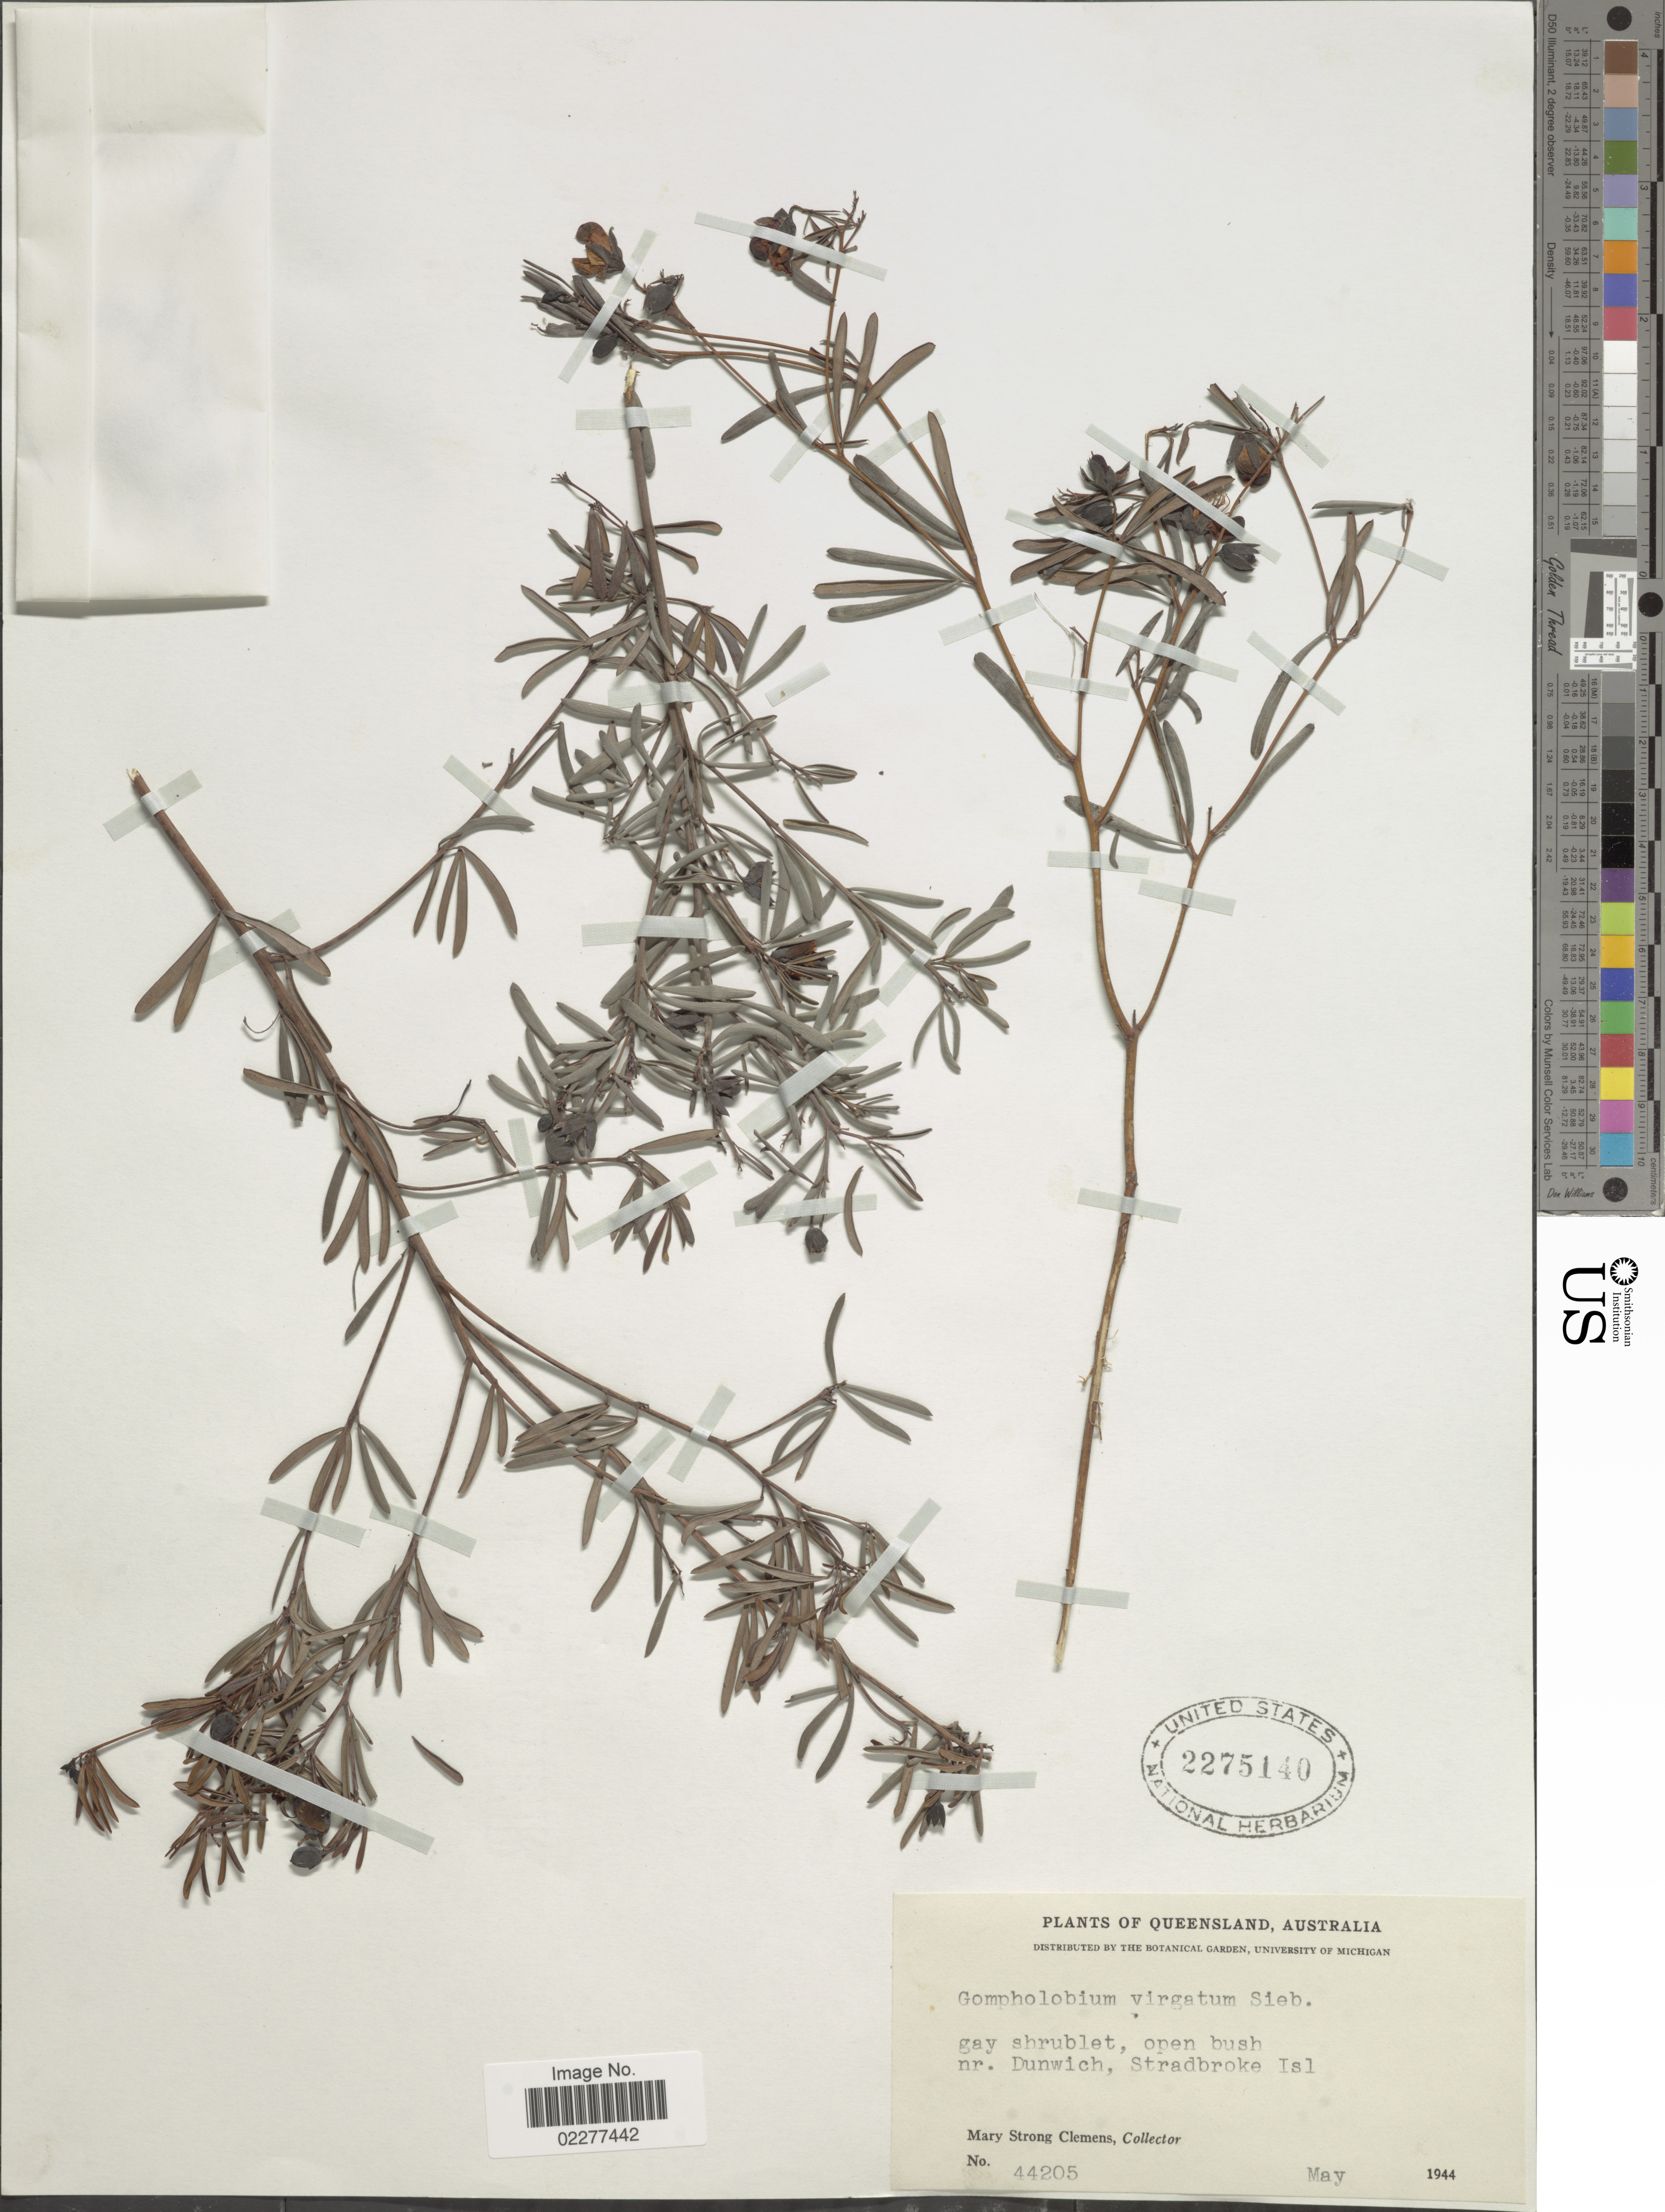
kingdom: Plantae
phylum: Tracheophyta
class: Magnoliopsida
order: Fabales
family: Fabaceae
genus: Gompholobium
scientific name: Gompholobium virgatum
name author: DC.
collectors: M. S. Clemens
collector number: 44205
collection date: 1944-05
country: Australia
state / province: Queensland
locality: Open bush nr. Dunwich, Stradbroke Isl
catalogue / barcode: US 2275140